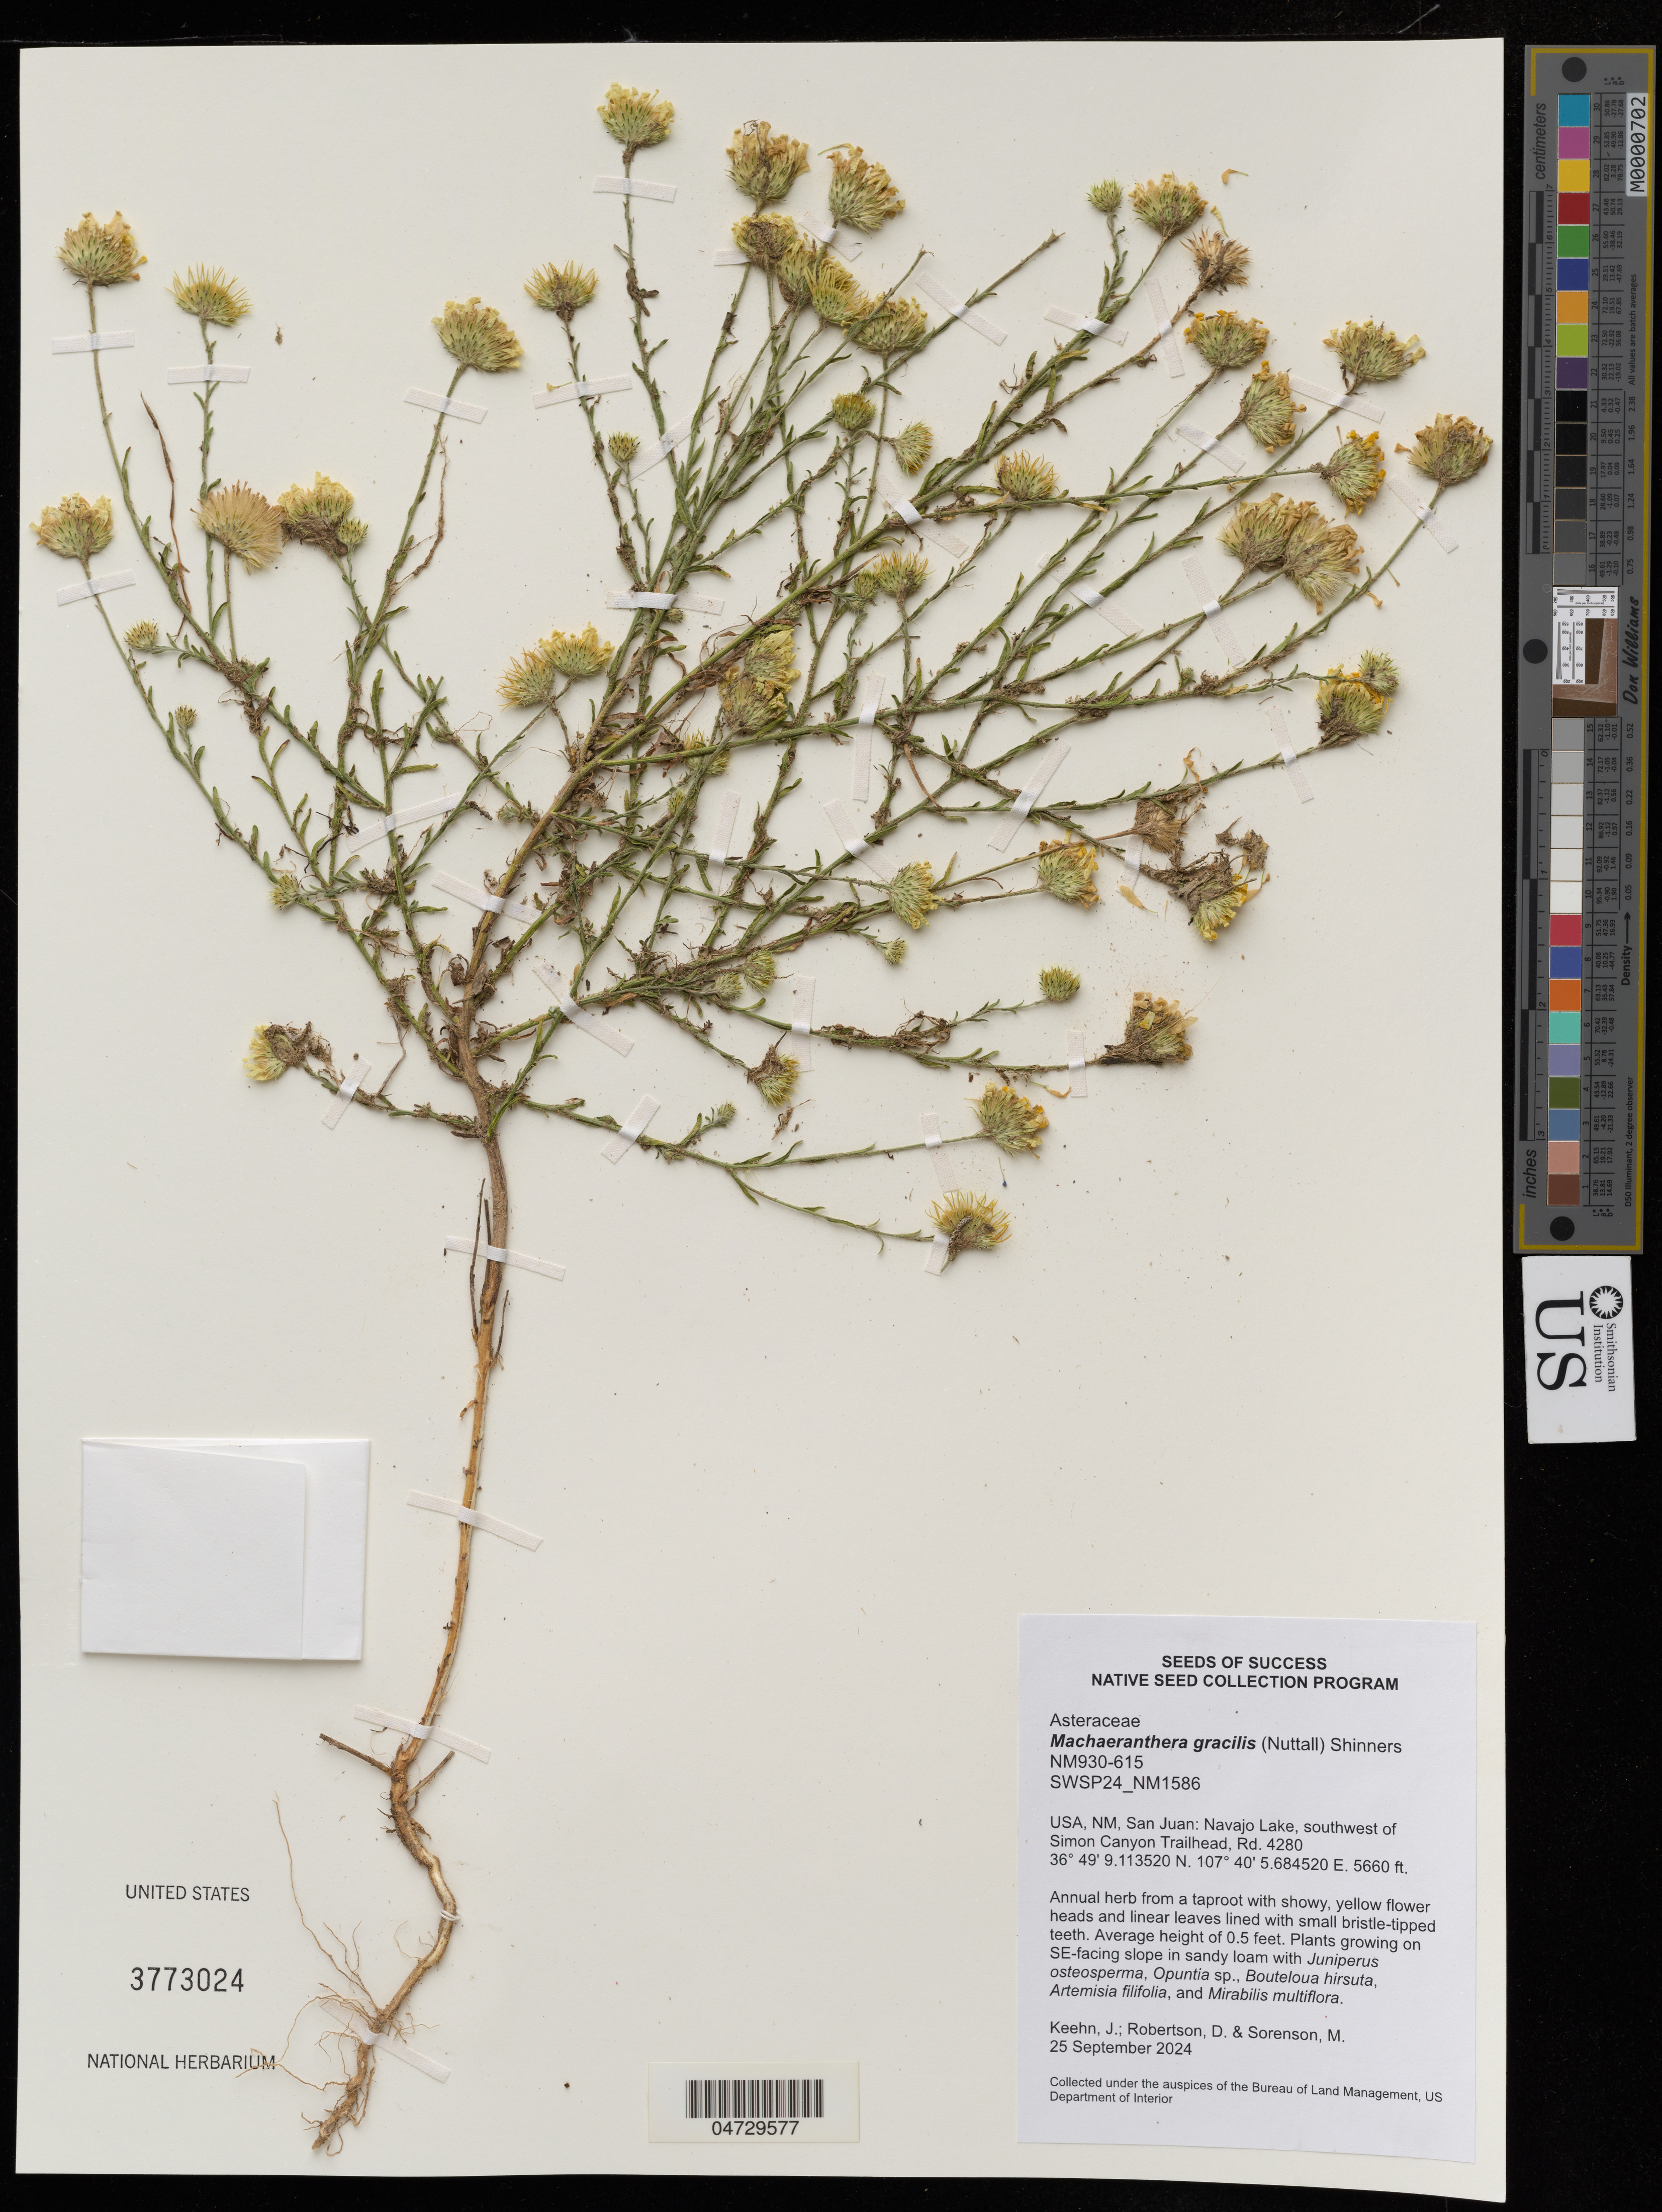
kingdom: Plantae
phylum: Tracheophyta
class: Magnoliopsida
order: Asterales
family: Asteraceae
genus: Machaeranthera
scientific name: Machaeranthera gracilis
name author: (Nutt.) Shinners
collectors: J. Keehn, D. Robertson & M. Sorenson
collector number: NM930-615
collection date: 2024-09-25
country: United States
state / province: New Mexico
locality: San Juan: Navajo Lake, southwest of Simon Canyon Trailhead, Rd. 4280.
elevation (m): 1725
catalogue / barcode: US 3773024